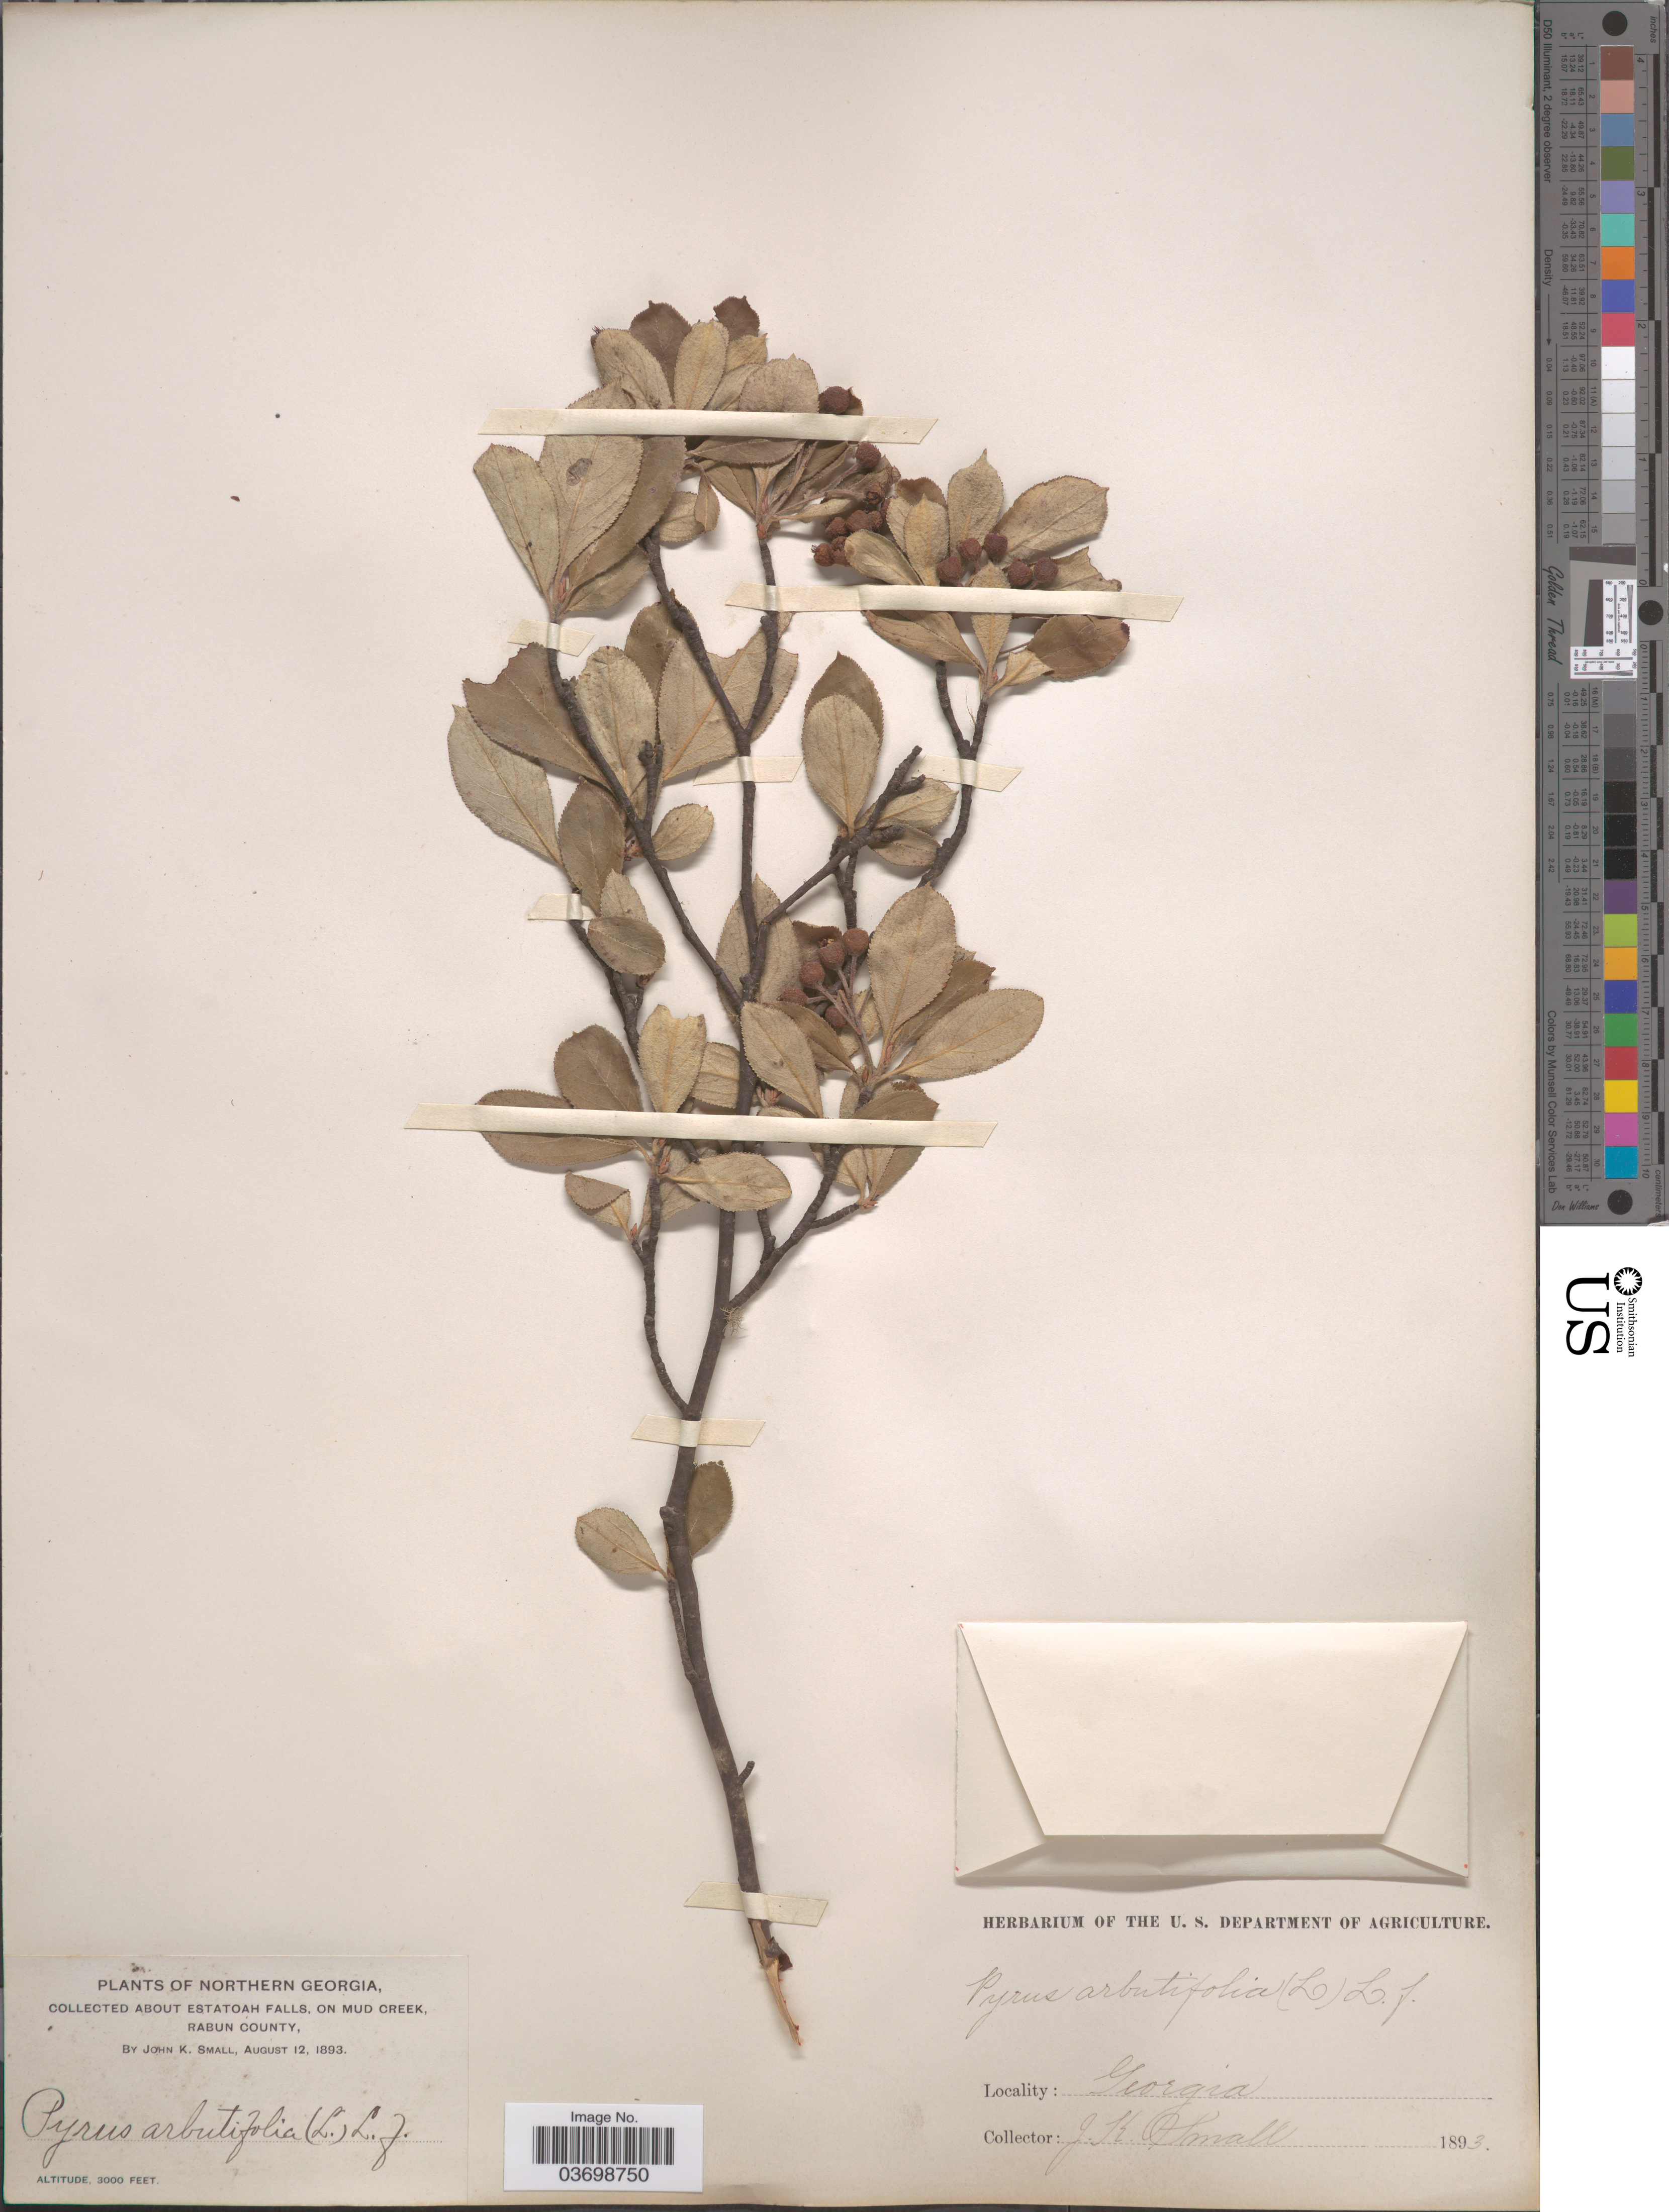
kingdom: Plantae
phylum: Tracheophyta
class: Magnoliopsida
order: Rosales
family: Rosaceae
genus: Aronia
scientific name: Aronia arbutifolia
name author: (L.) Pers.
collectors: J. K. Small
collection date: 1893-08-12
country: United States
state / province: Georgia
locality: Northern Georgia. About Estatoah Falls, on Mud Creek, Rabun County.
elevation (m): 914